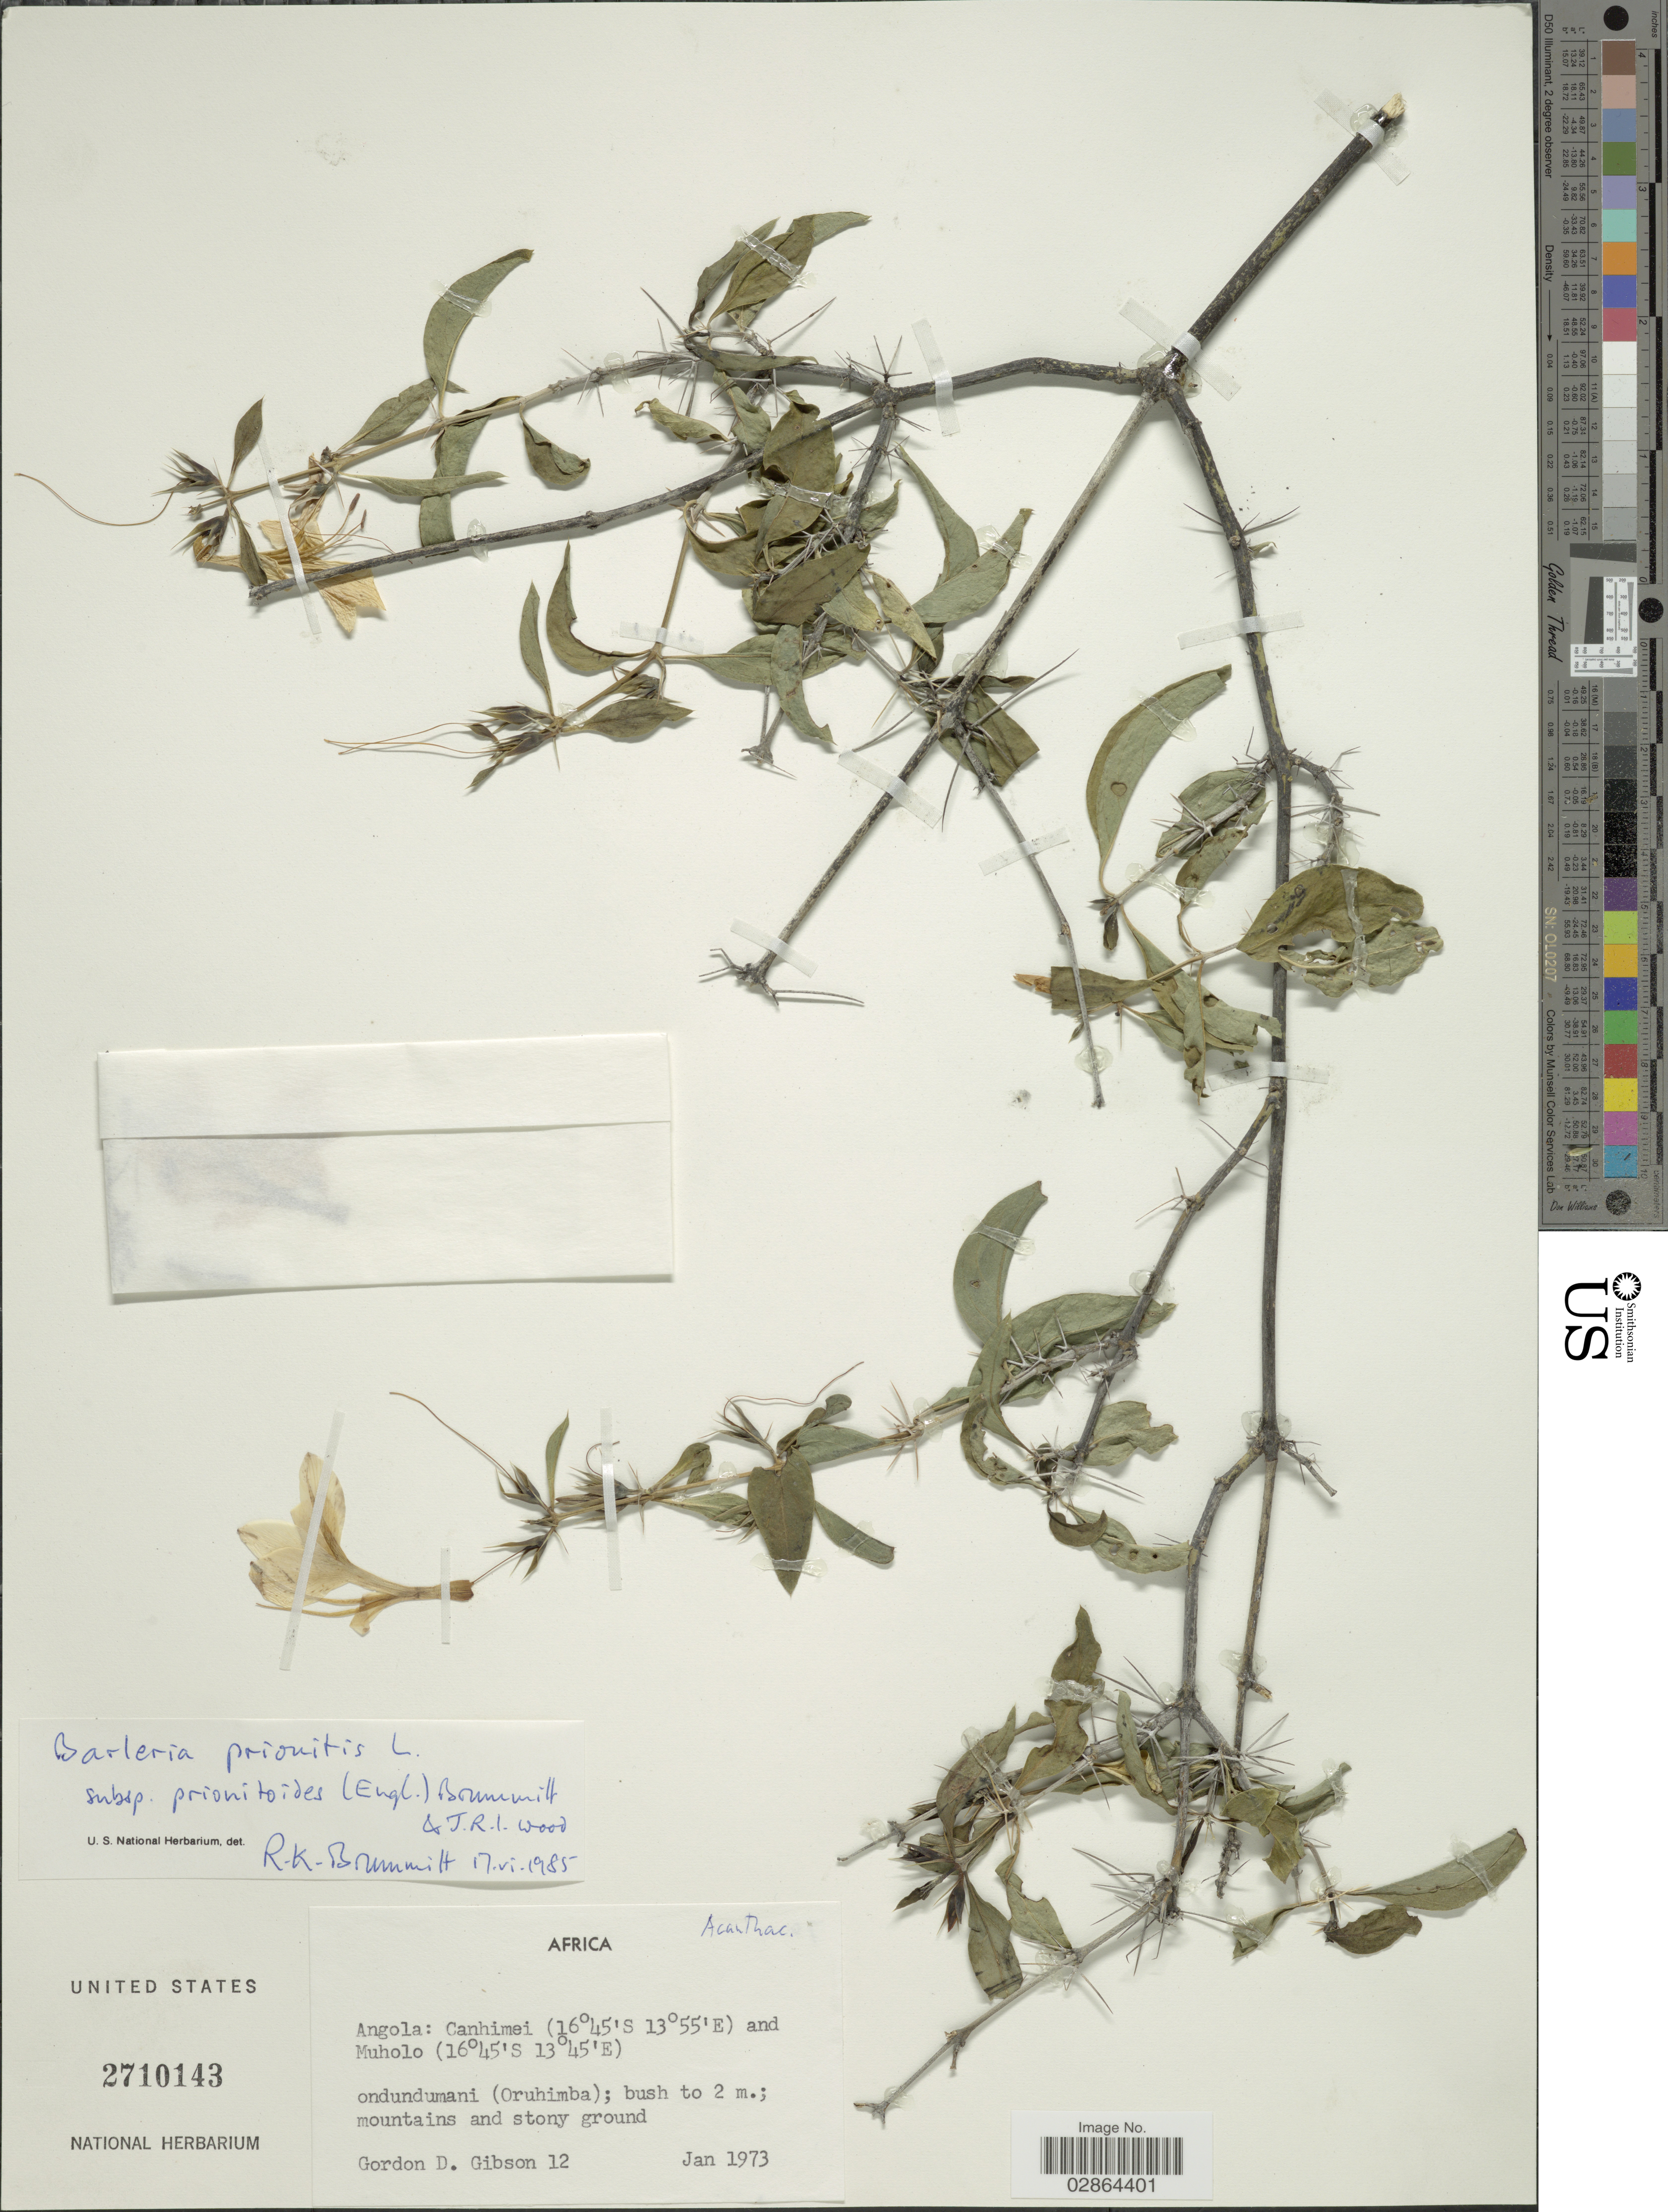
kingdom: Plantae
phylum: Tracheophyta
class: Magnoliopsida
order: Lamiales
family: Acanthaceae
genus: Barleria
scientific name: Barleria prionitis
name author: L.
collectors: G. D. Gibson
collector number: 12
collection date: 1973-01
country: Angola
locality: Canhimei and Muholo.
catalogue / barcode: US 2710143